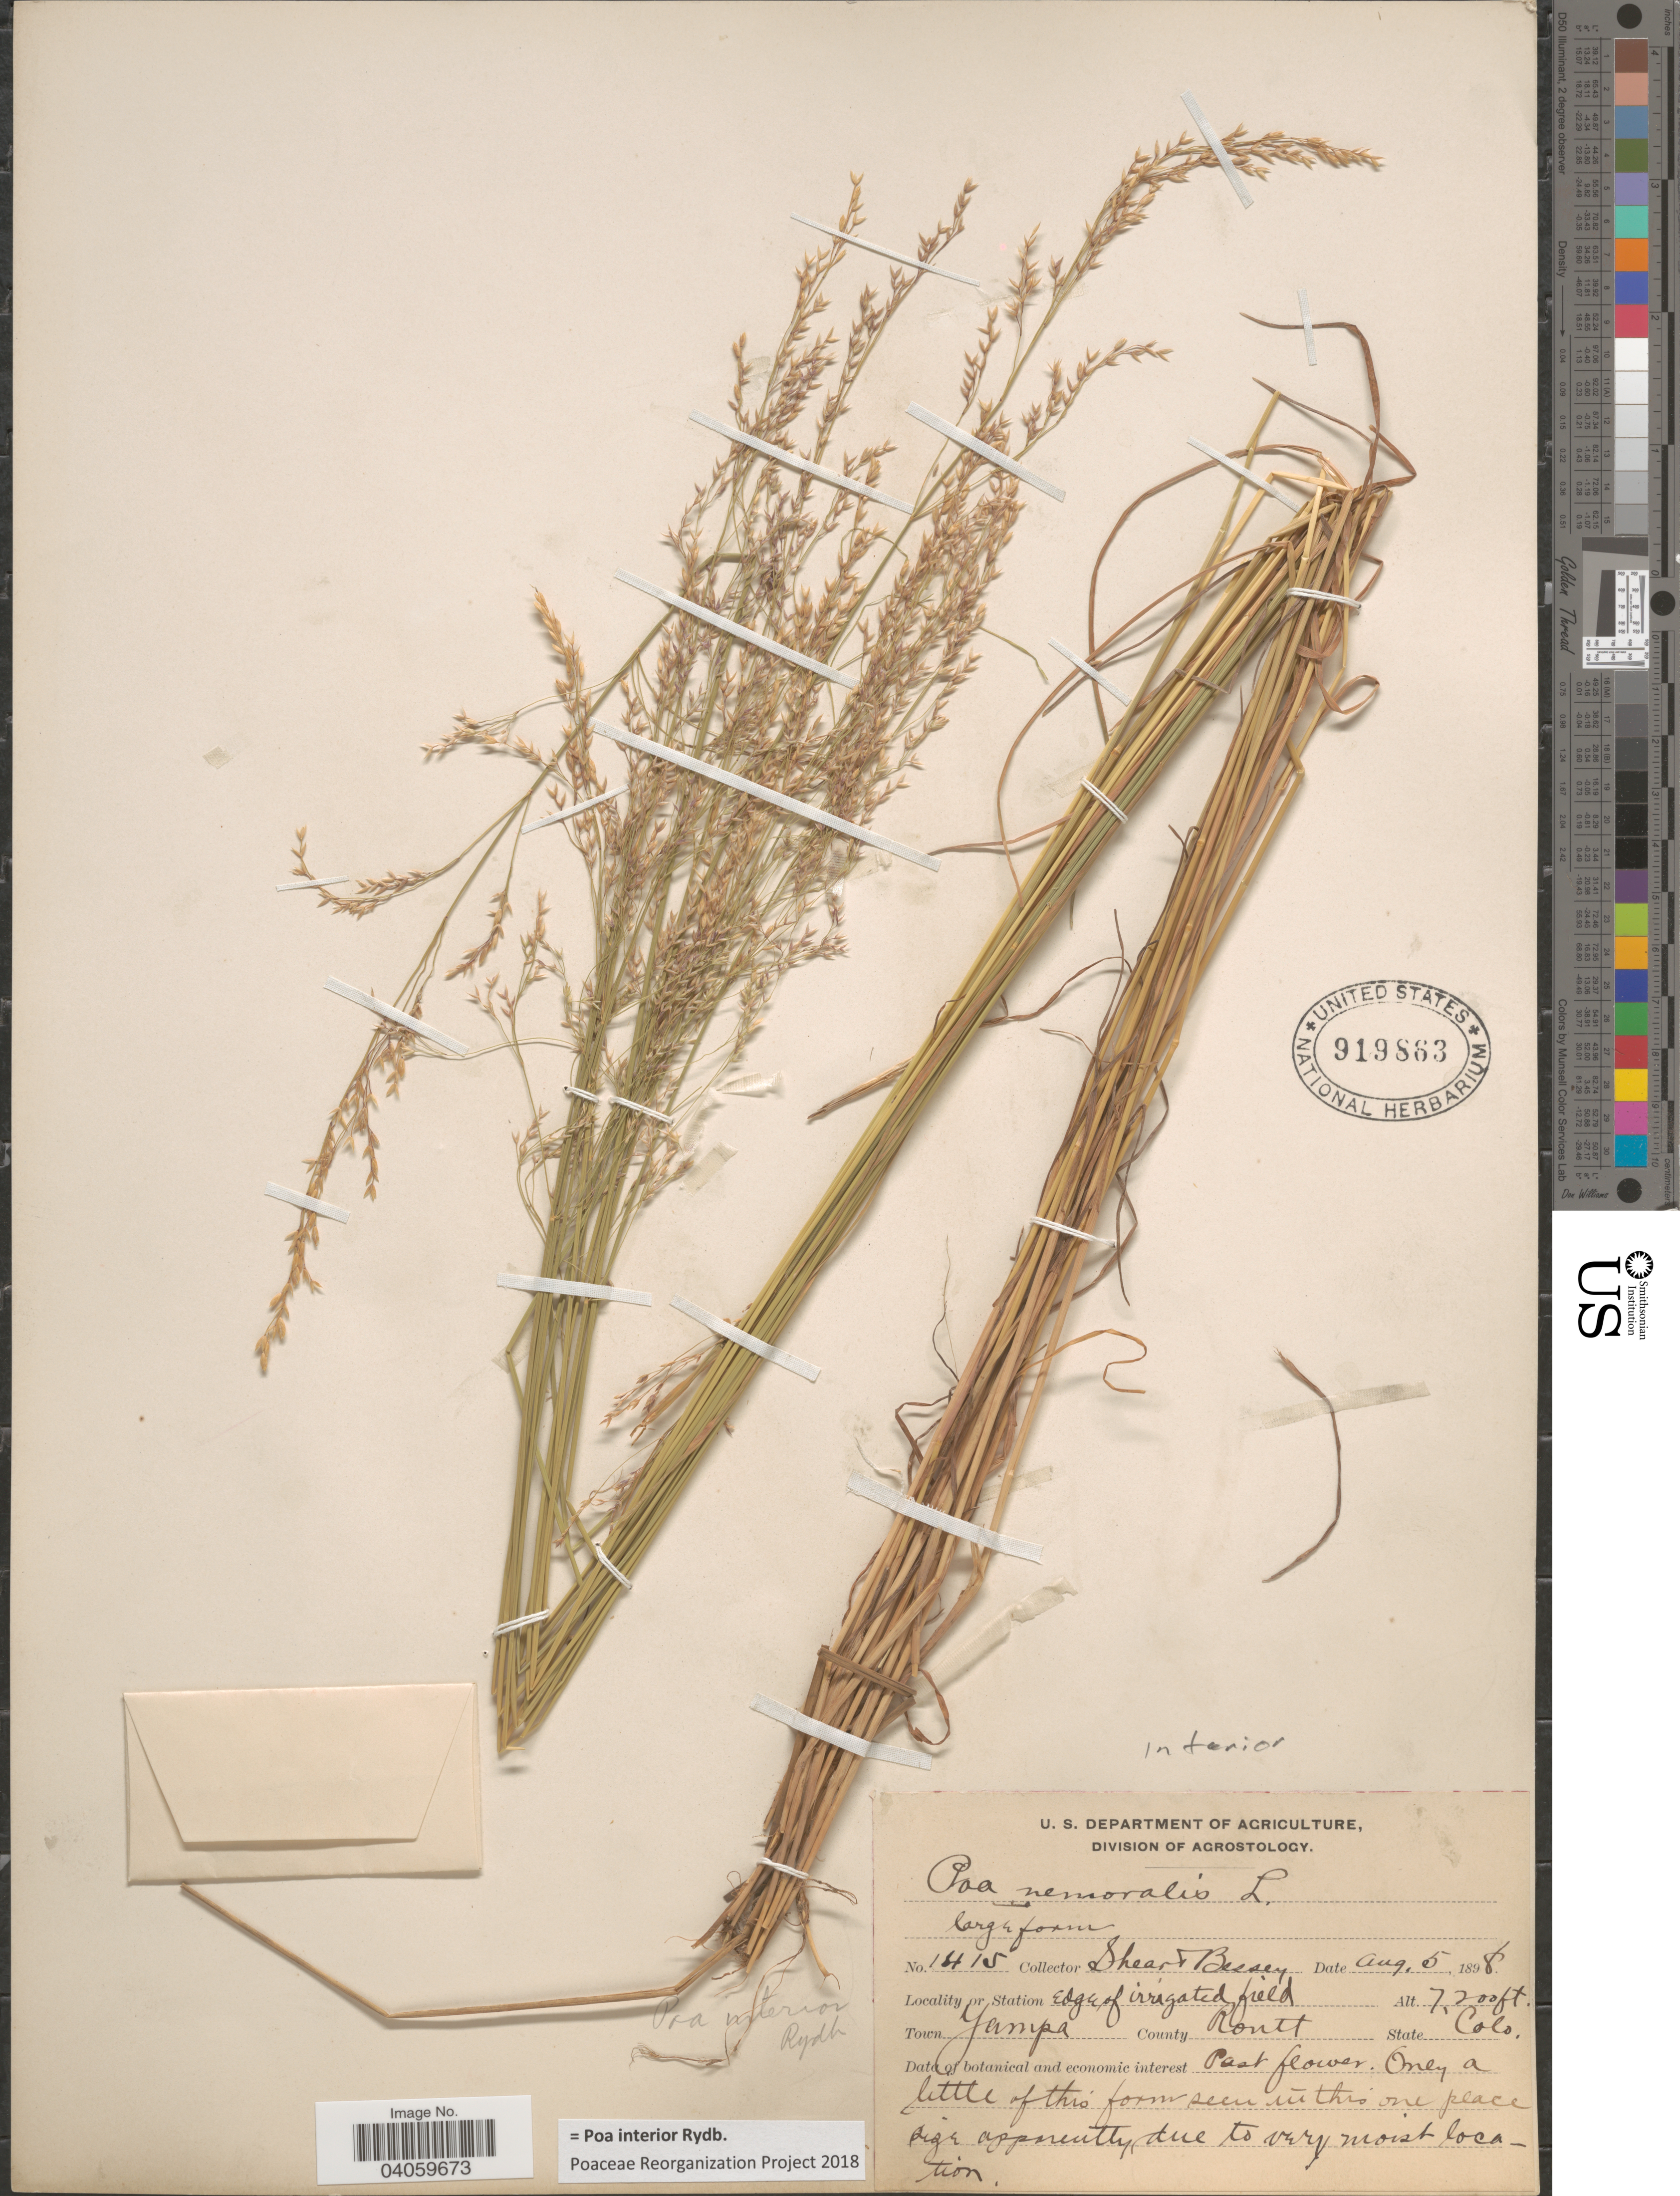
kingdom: Plantae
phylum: Tracheophyta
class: Liliopsida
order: Poales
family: Poaceae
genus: Poa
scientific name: Poa interior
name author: Rydb.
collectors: -- Shear & -. Bessey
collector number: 1415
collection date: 1898-08-05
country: United States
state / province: Colorado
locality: Station edge of irrigated field. Town Yampa. County Routt.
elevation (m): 2195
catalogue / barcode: US 919863